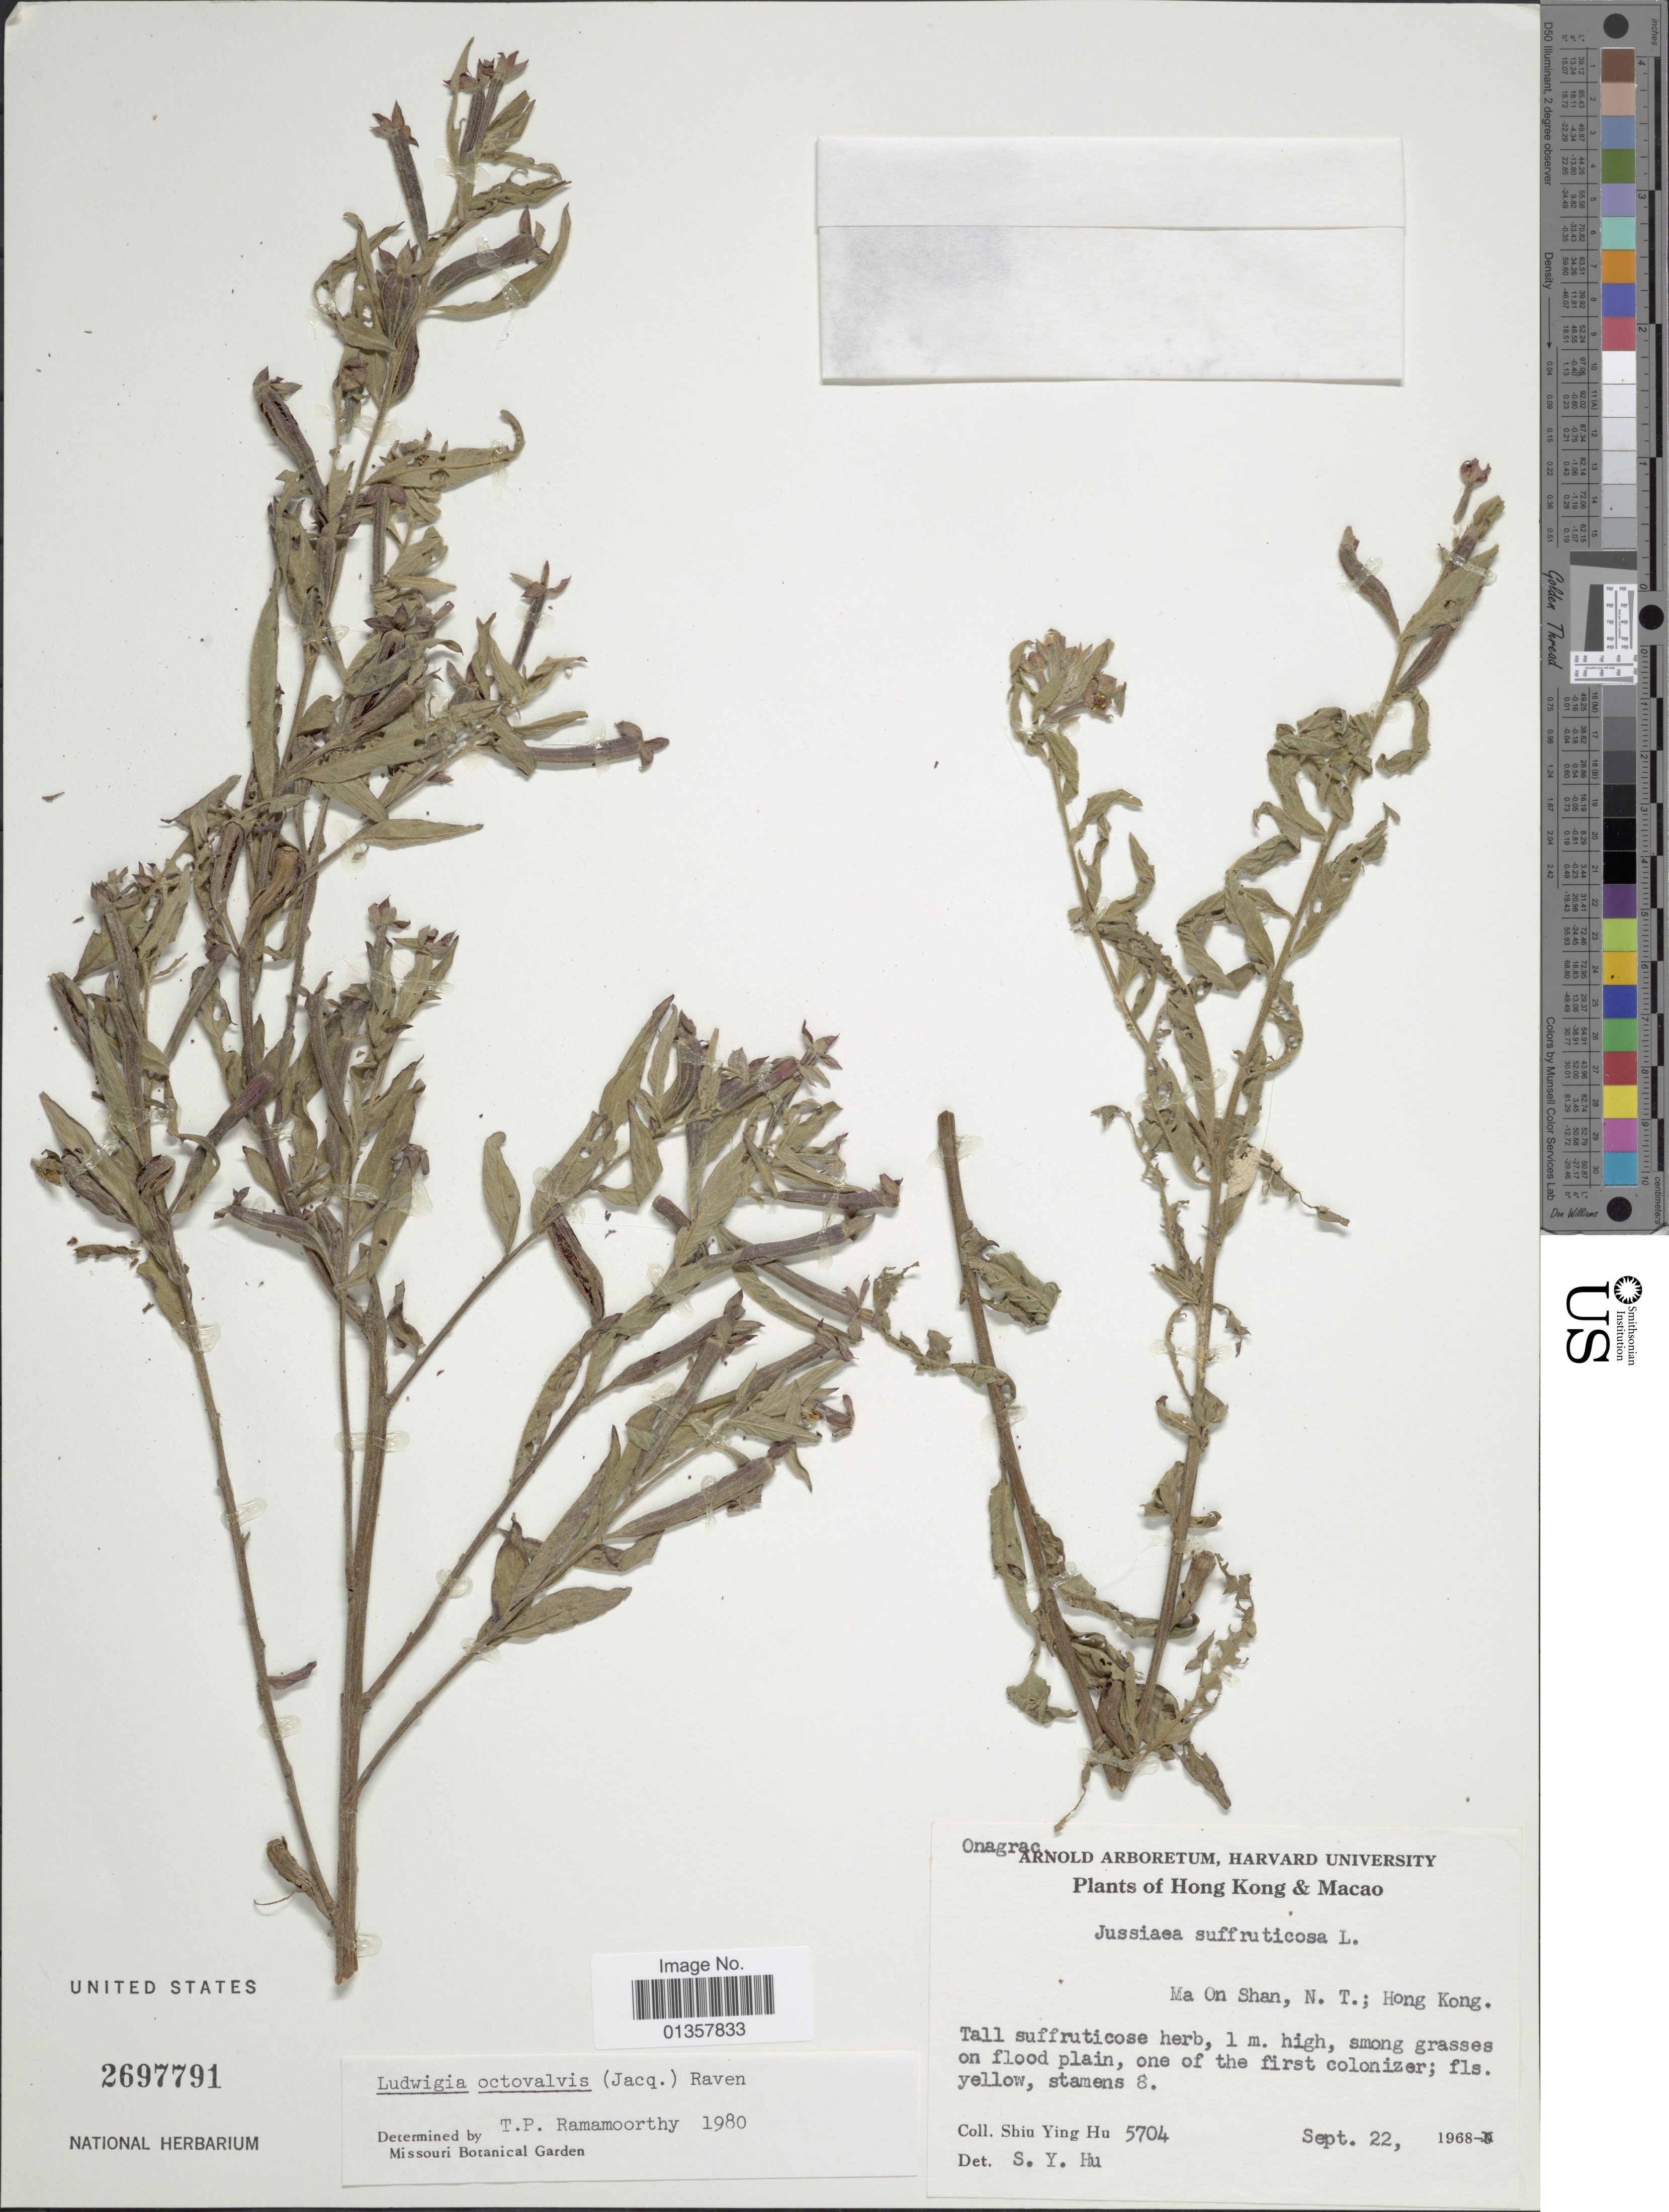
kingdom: Plantae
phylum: Tracheophyta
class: Magnoliopsida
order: Myrtales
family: Onagraceae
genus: Ludwigia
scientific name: Ludwigia octovalvis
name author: (Jacq.) P.H. Raven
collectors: S. Y. Hu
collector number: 5704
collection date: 1968-09-22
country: China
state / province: Hong Kong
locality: Macao. Ma On Shan, N.T.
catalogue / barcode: US 2697791